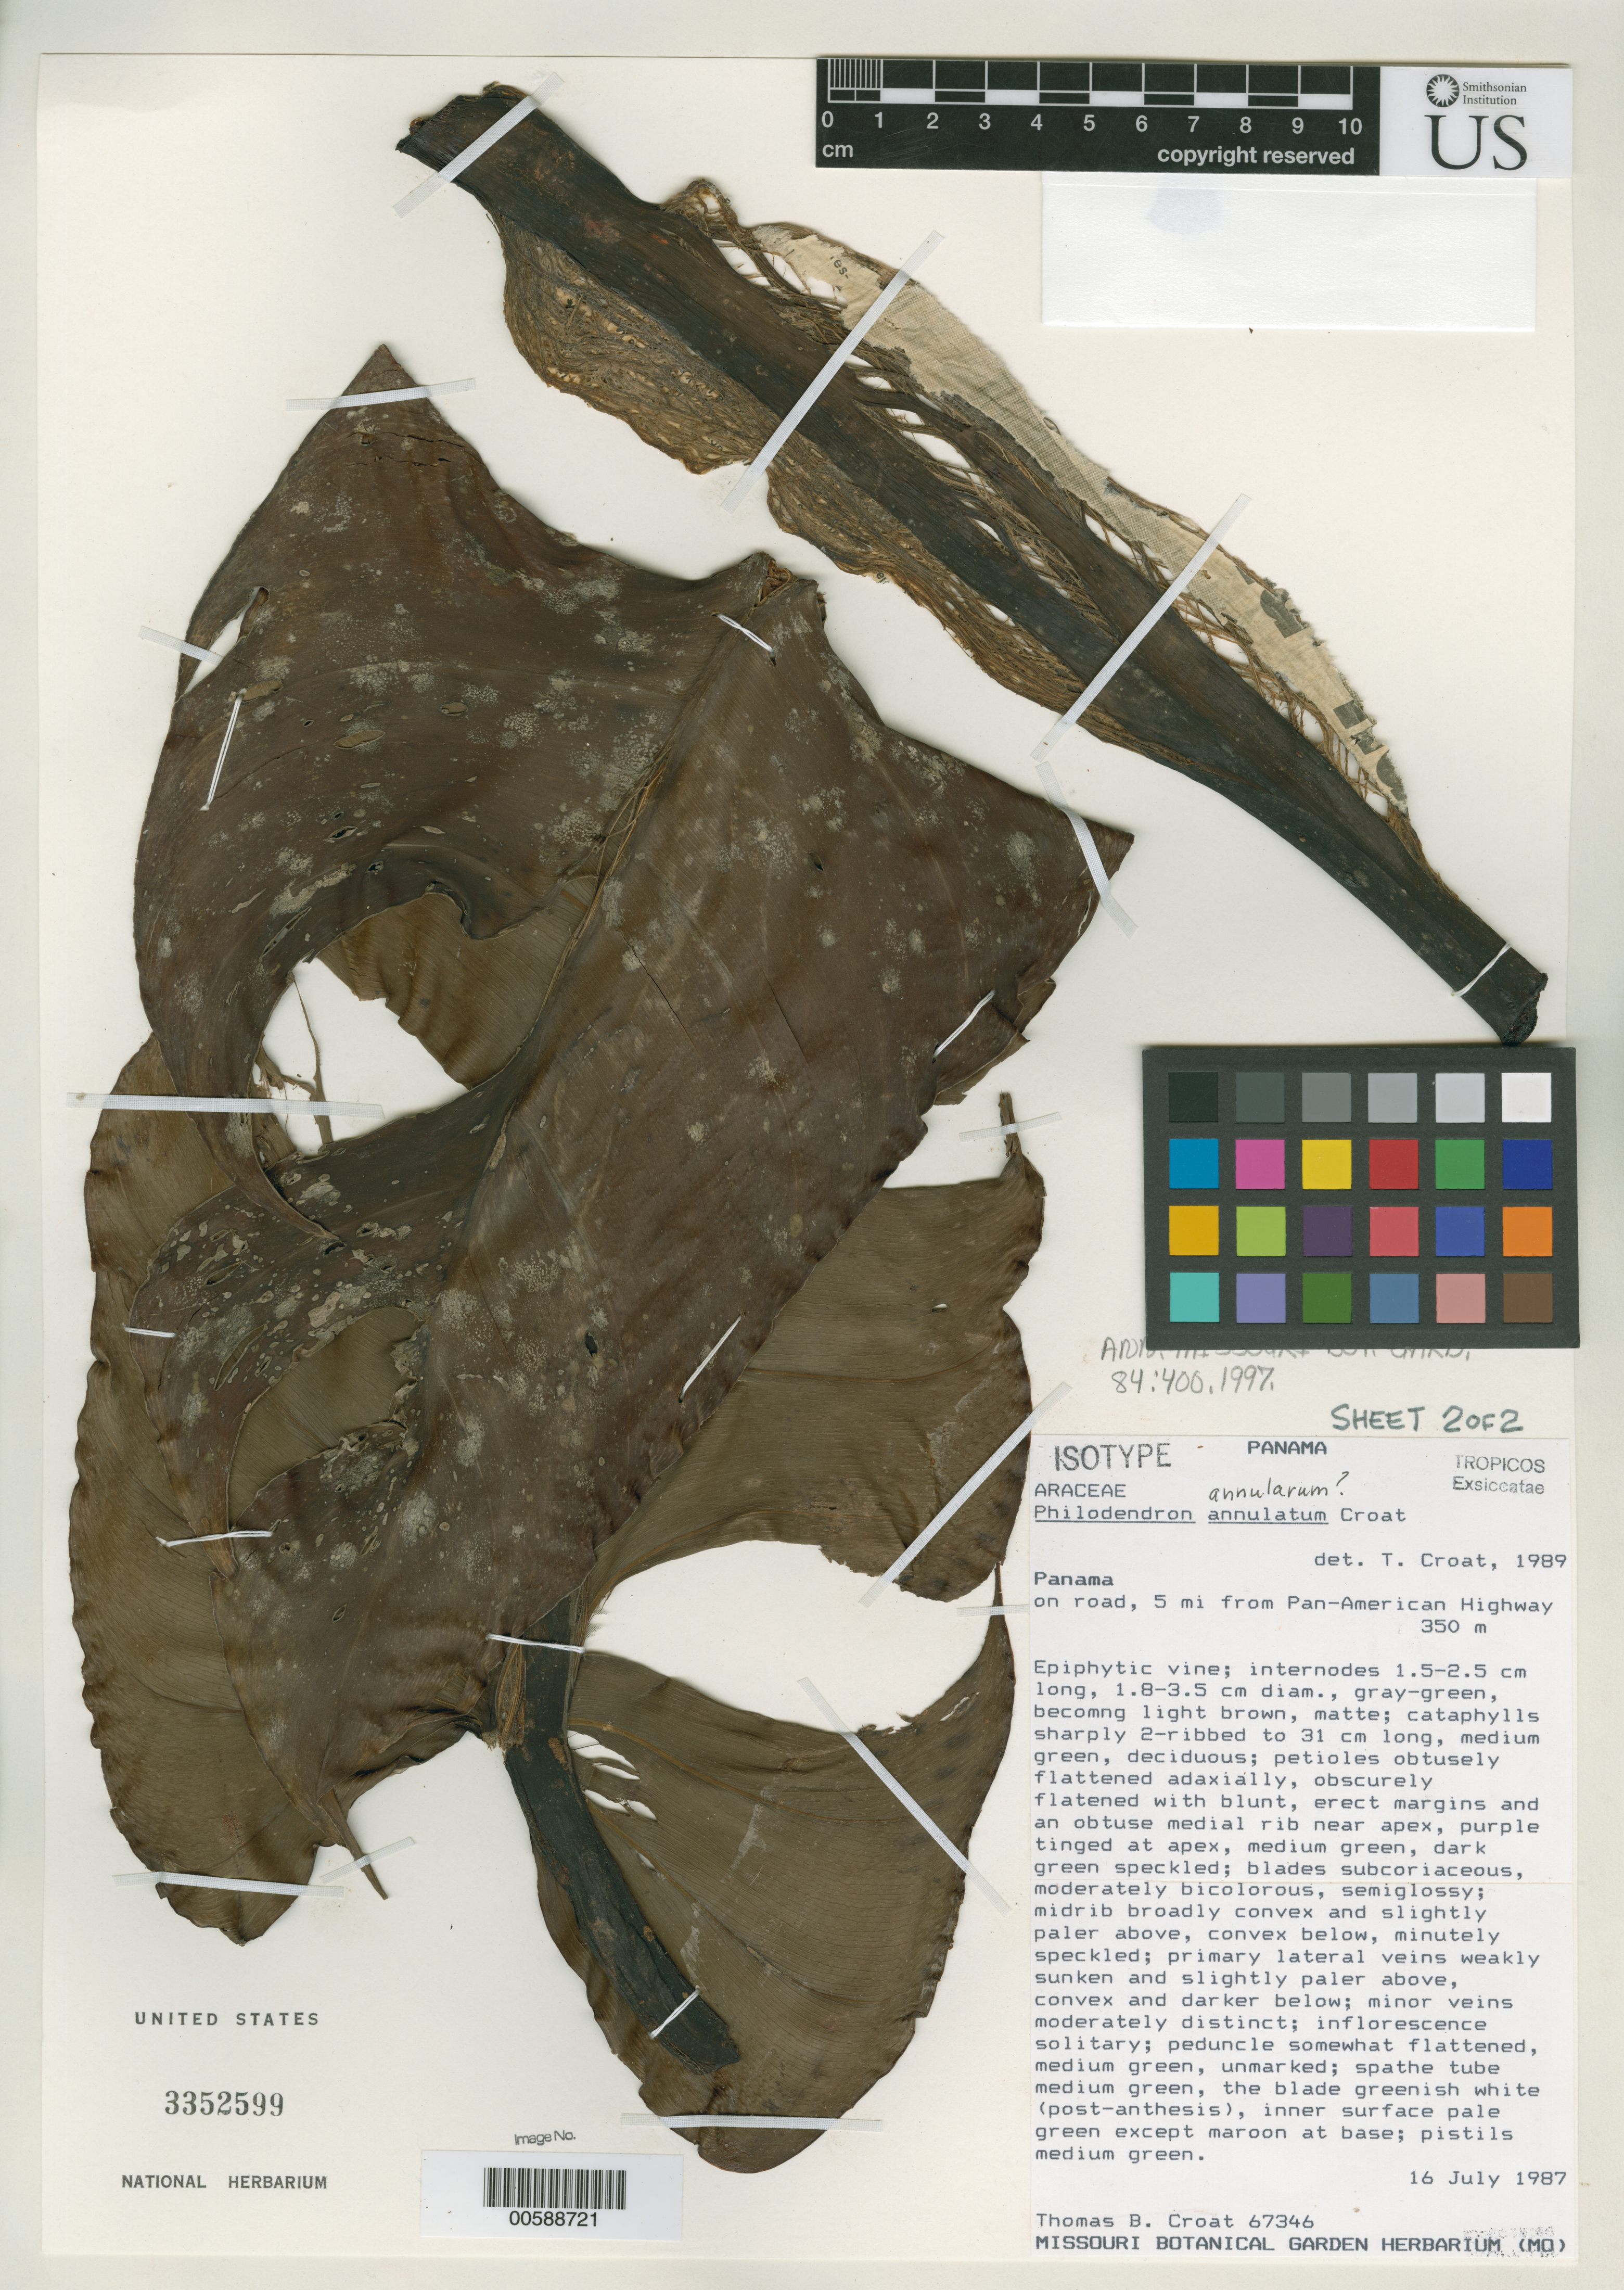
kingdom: Plantae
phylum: Tracheophyta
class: Liliopsida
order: Alismatales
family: Araceae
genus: Philodendron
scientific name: Philodendron annulatum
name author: Croat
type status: Isotype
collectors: T. B. Croat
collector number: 67346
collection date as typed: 16 Jul 1987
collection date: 1987-07-16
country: Panama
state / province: Panamá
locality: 5 mi from Pan American highway.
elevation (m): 350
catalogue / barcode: US 3352599